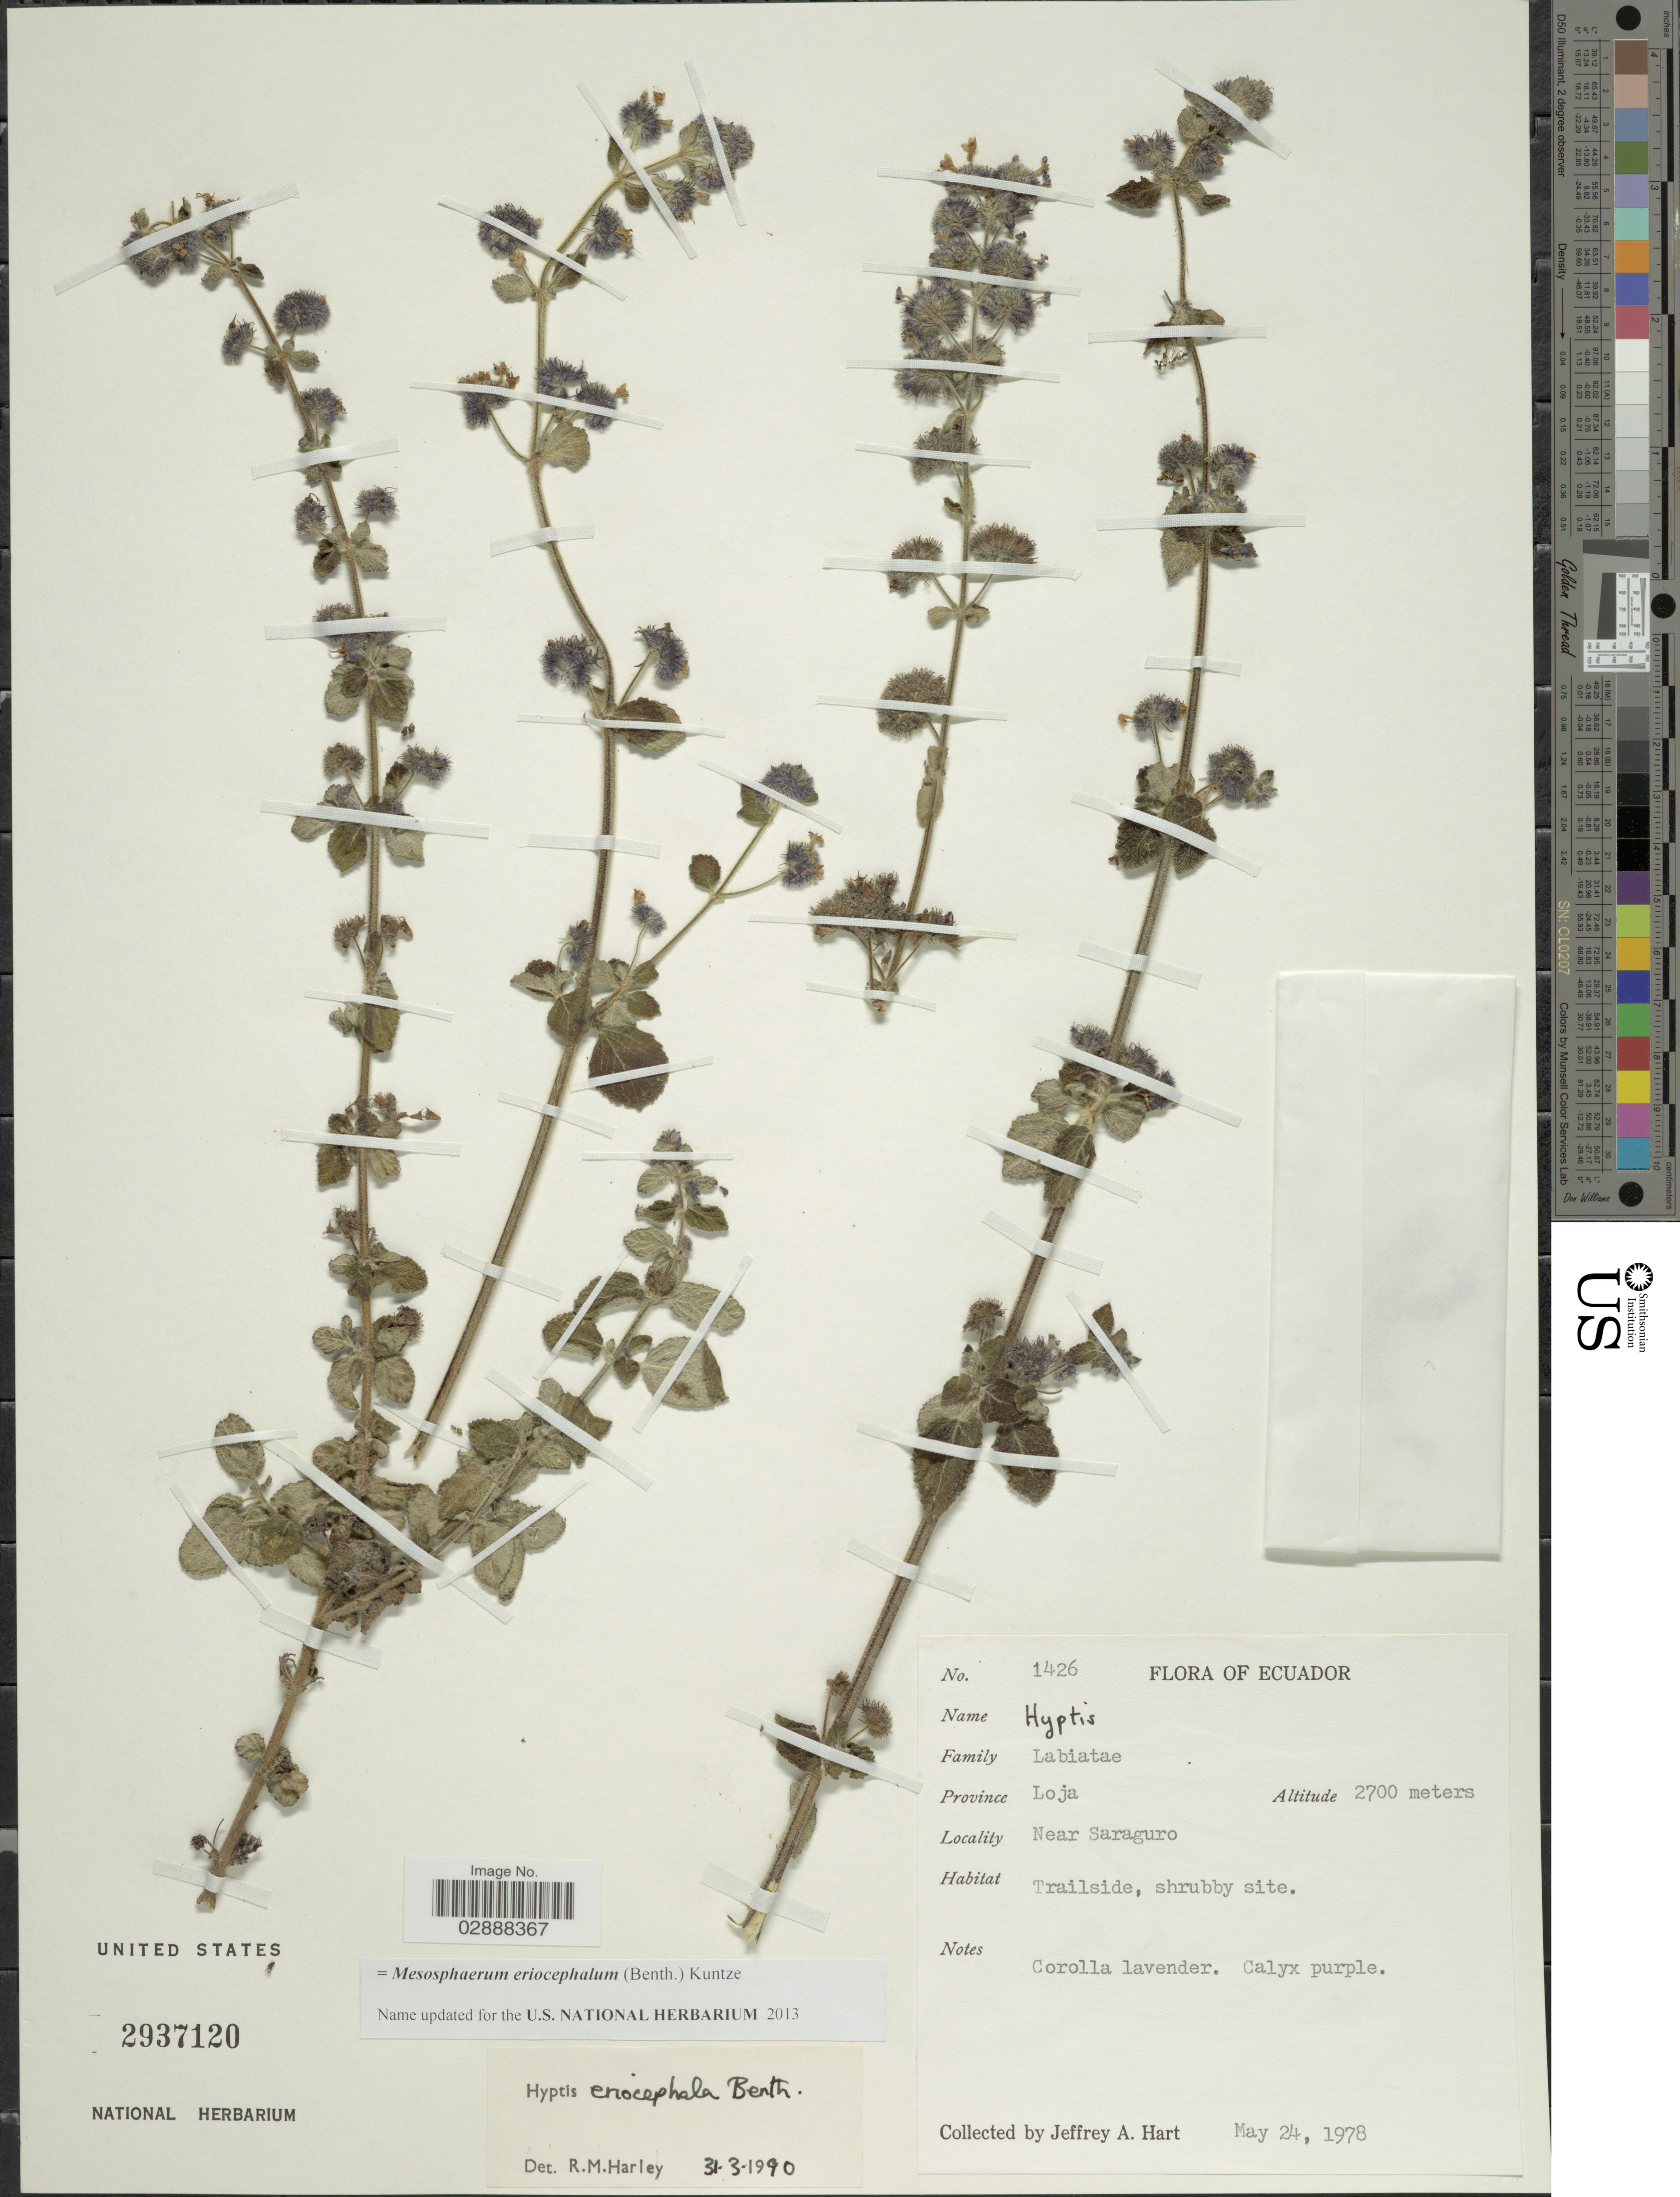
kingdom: Plantae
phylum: Tracheophyta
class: Magnoliopsida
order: Lamiales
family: Lamiaceae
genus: Mesosphaerum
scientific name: Mesosphaerum eriocephalum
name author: (Benth.) Kuntze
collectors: J. A. Hart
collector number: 1426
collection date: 1978-05-24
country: Ecuador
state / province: Loja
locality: Near Saraguro.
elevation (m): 2700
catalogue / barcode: US 2937120